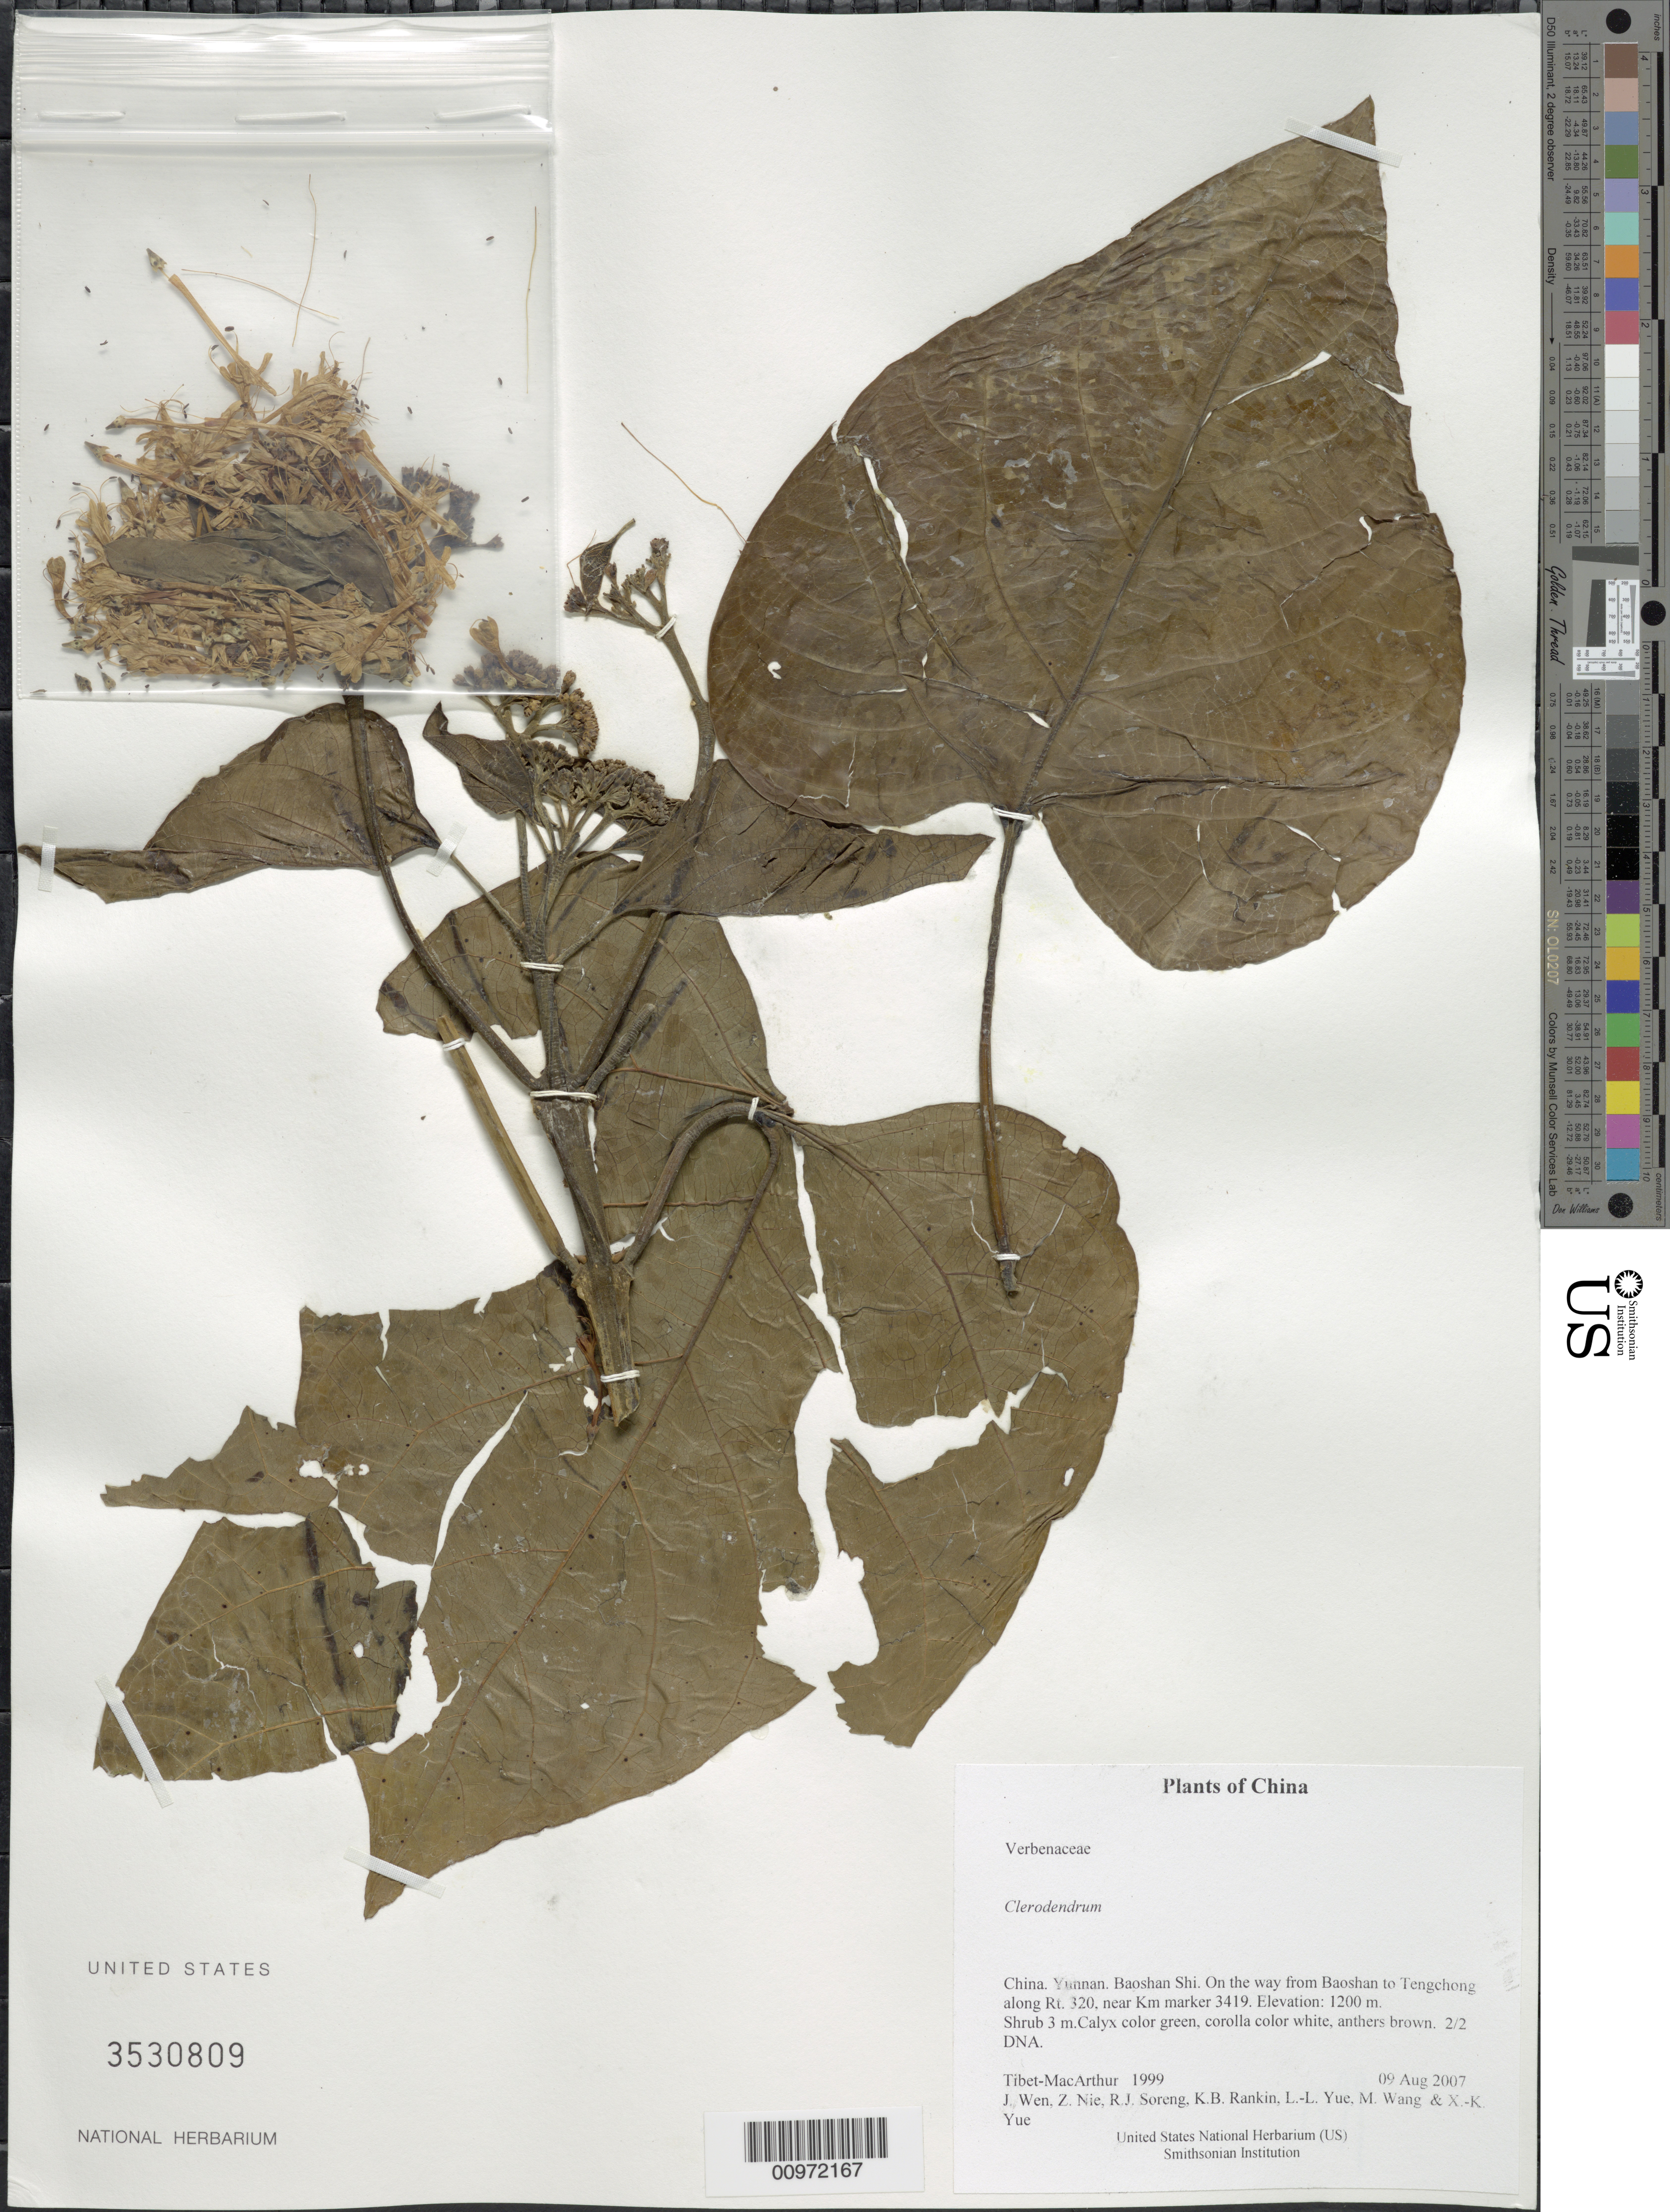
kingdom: Plantae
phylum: Tracheophyta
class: Magnoliopsida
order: Lamiales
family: Lamiaceae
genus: Clerodendrum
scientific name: Clerodendrum sp.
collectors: Tibet-MacArthur, J. Wen, Z. Nie, R. J. Soreng, K. Rankin, L. Yue, M. Wang & X. Yue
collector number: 1999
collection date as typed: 09 Aug 2007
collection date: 2007-08-09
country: China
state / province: Yunnan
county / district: Baoshan Shi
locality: On the way from Baoshan to Tengchong along Rt. 320, near Km marker 3419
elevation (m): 1200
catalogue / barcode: US 3530809